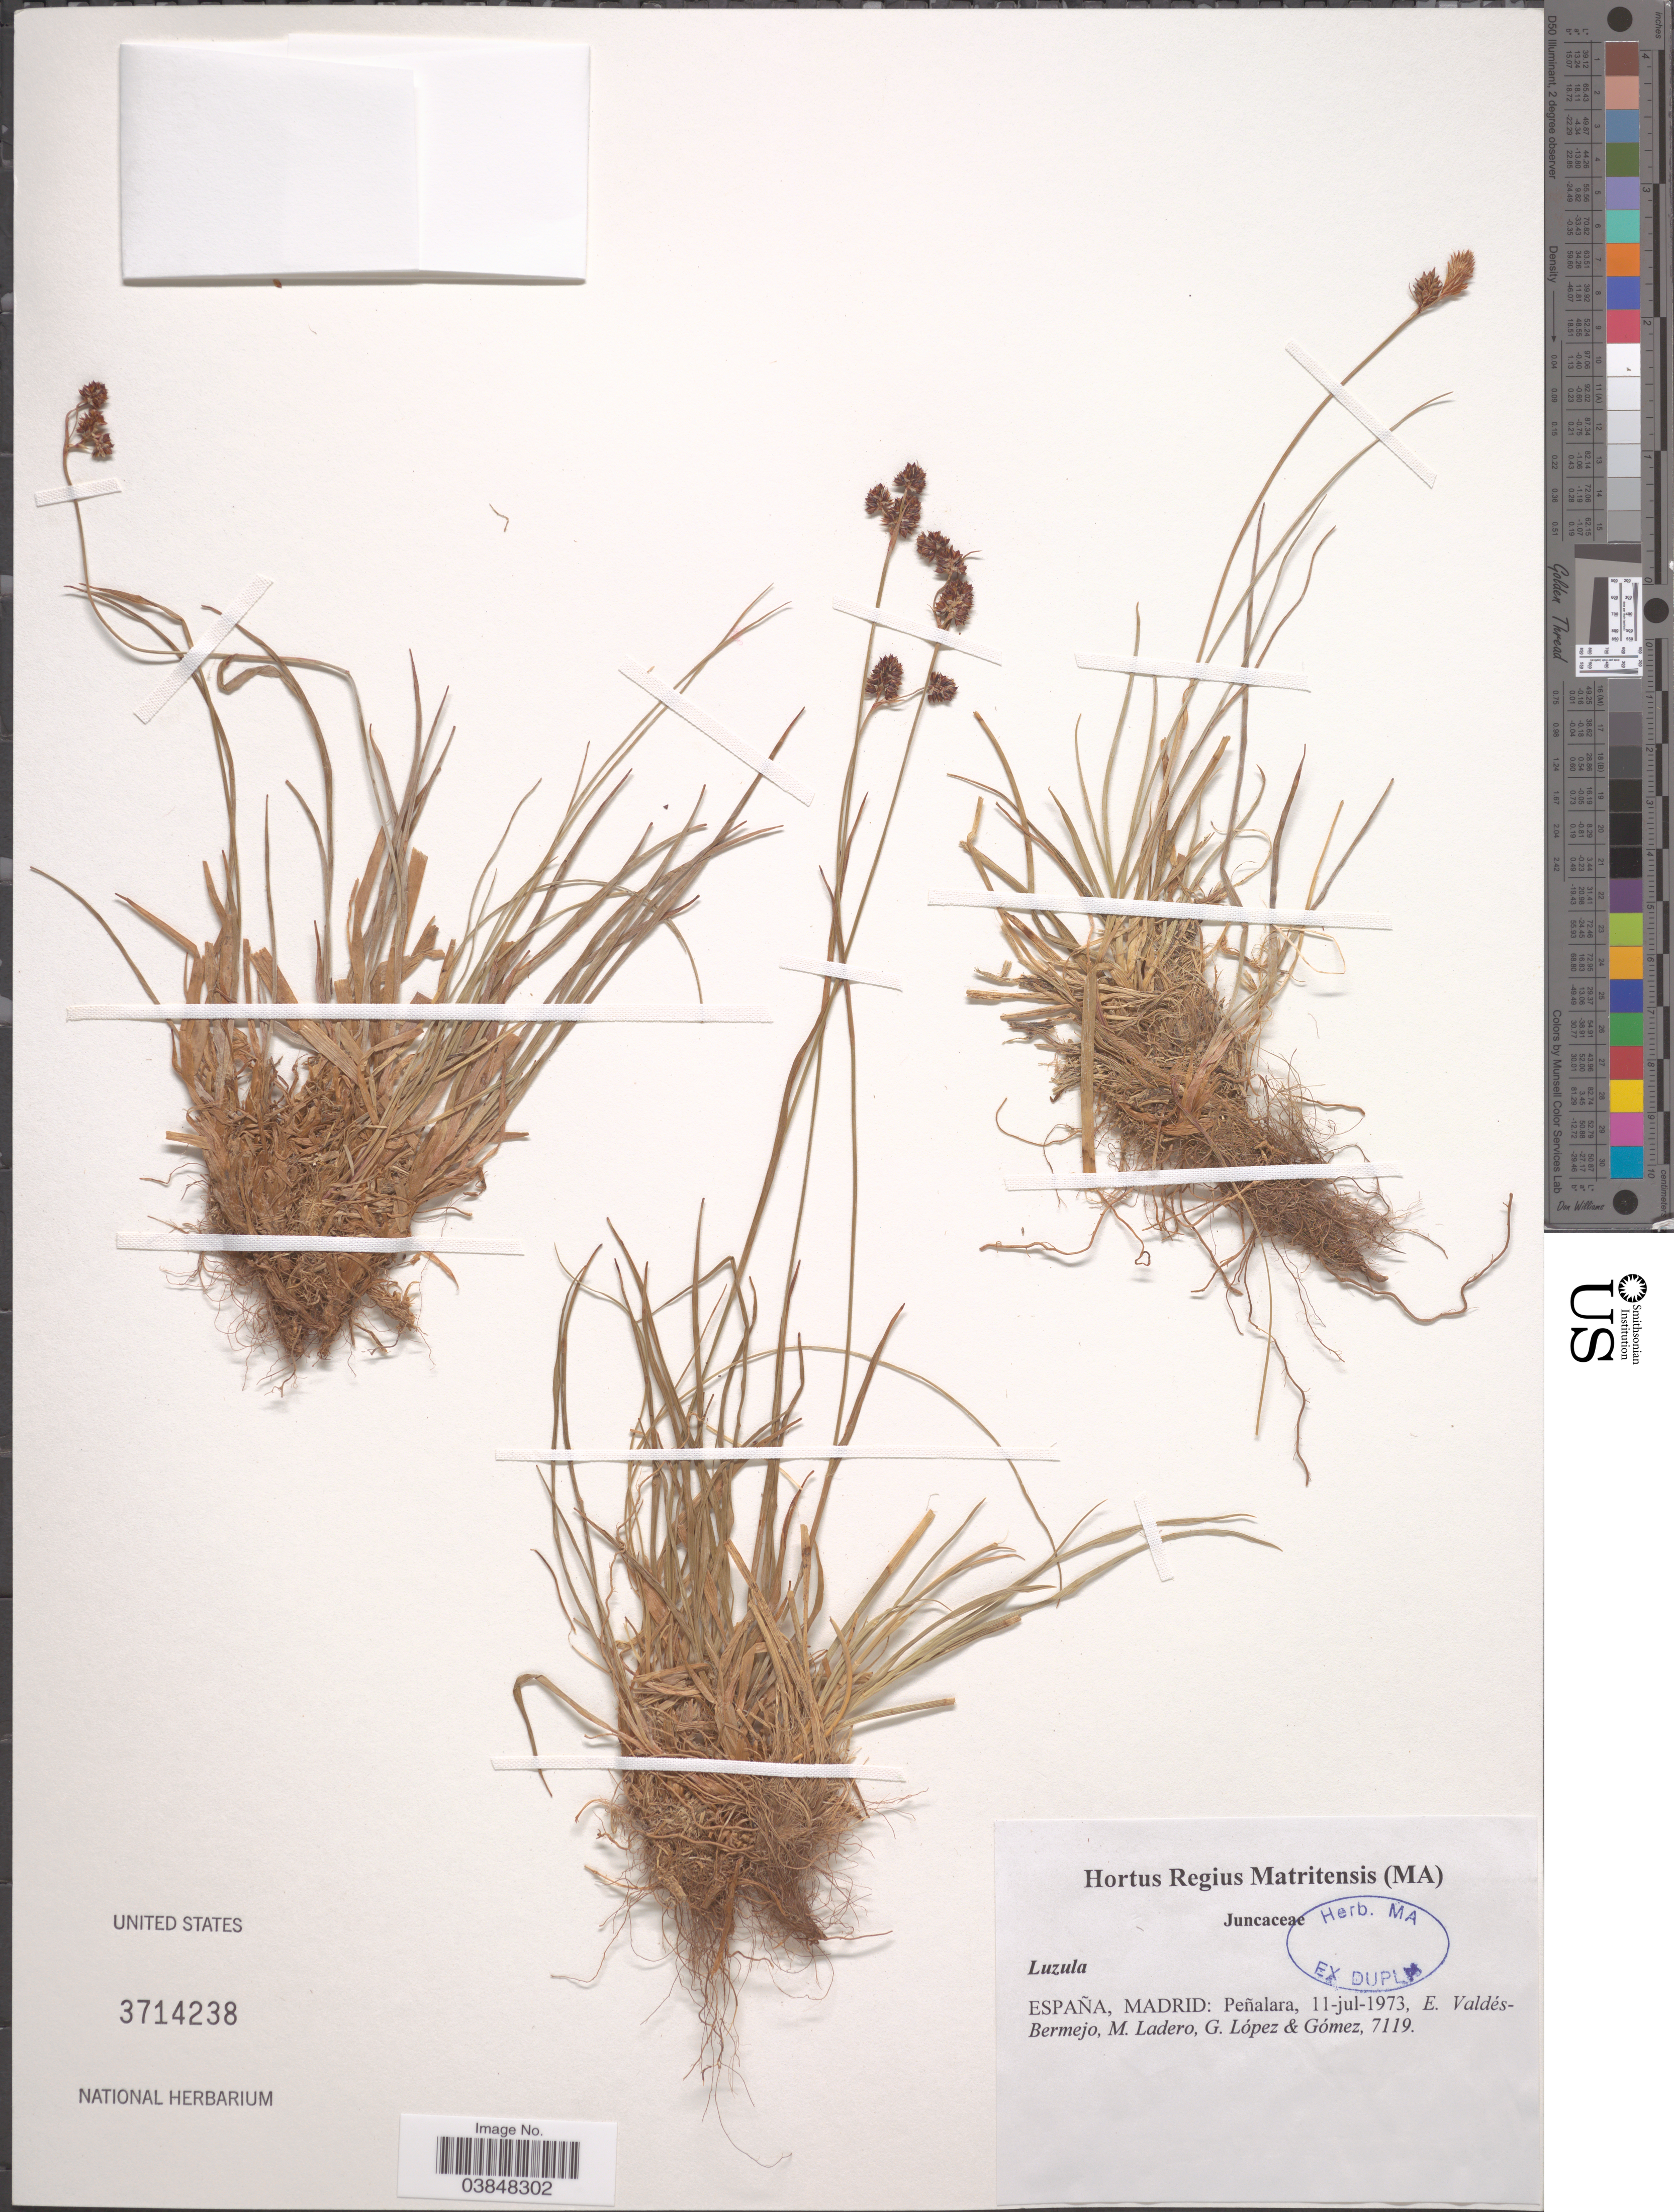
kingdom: Plantae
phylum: Tracheophyta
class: Liliopsida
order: Poales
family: Juncaceae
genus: Luzula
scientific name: Luzula sp.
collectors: E. Valdes Bermejo, M. Ladero, G. López & G. Gomez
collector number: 7119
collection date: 1973-07-11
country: Spain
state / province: Madrid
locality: España, Peñalara.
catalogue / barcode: US 3714238